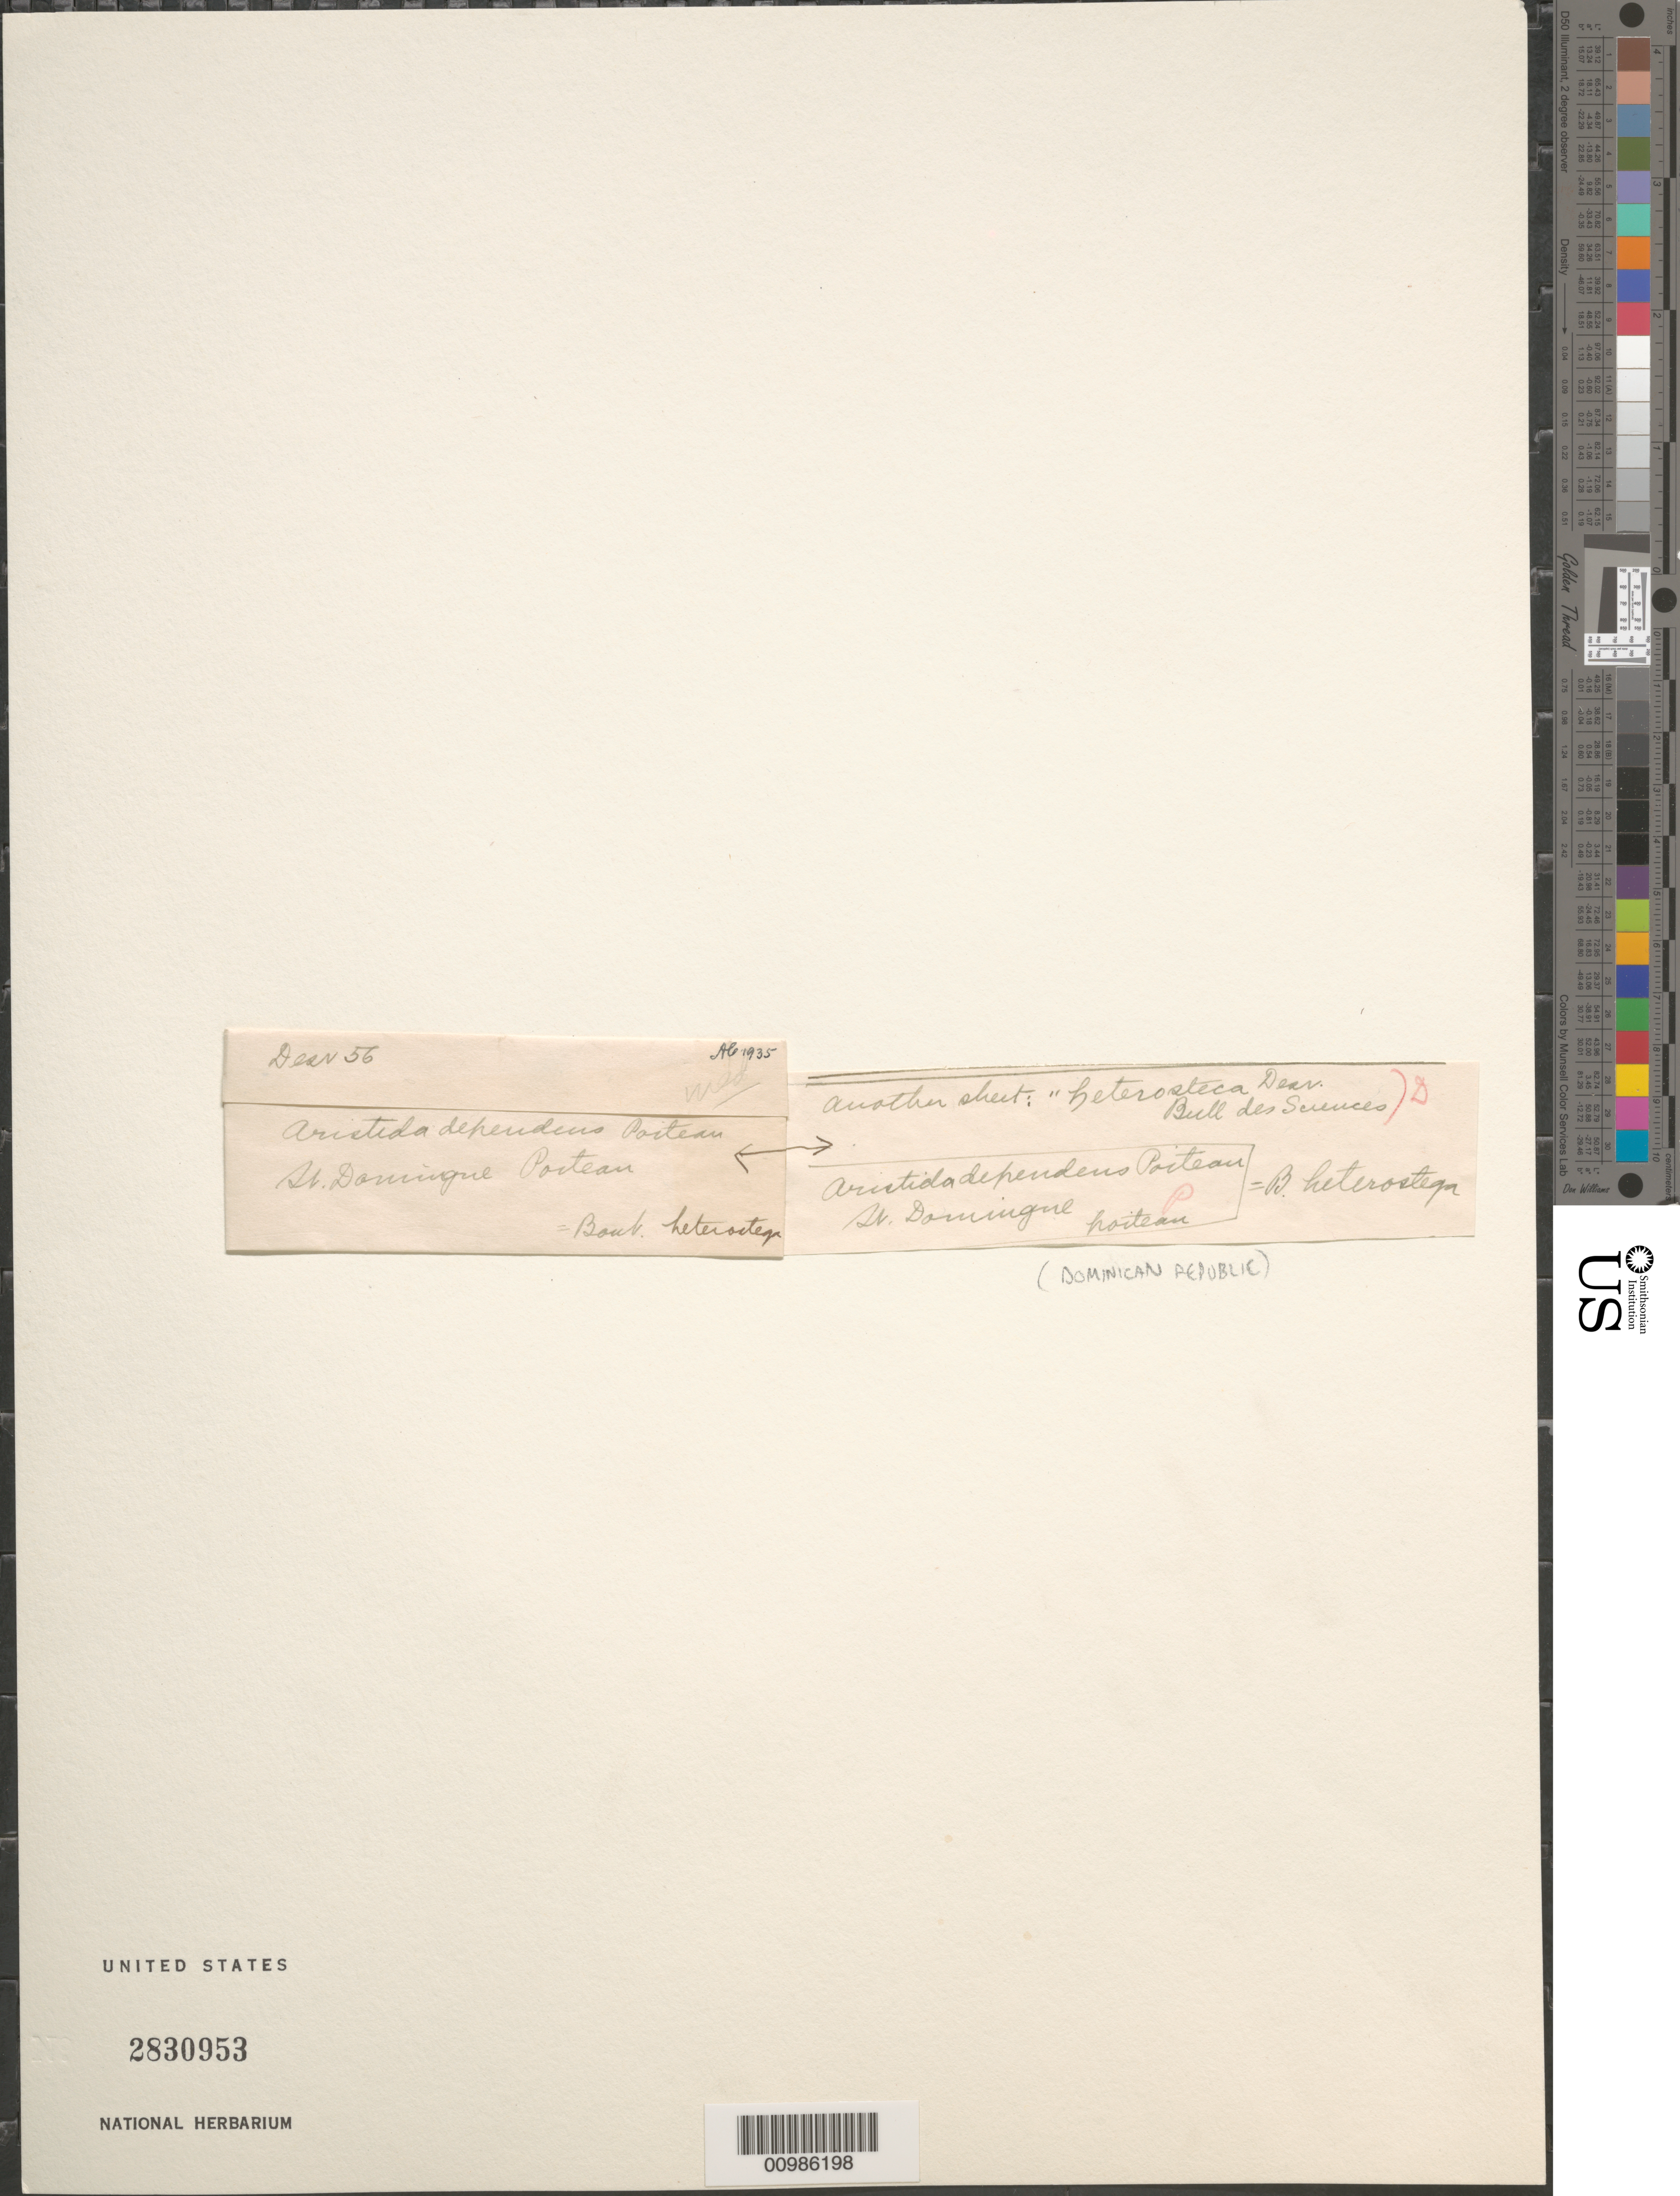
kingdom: Plantae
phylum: Tracheophyta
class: Liliopsida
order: Poales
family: Poaceae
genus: Bouteloua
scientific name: Bouteloua repens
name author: (Kunth) Scribn. & Merr.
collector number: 56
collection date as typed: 1935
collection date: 1935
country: Dominican Republic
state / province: Distrito Nacional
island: Hispaniola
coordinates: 0 N, 0 E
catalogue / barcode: US 2830953